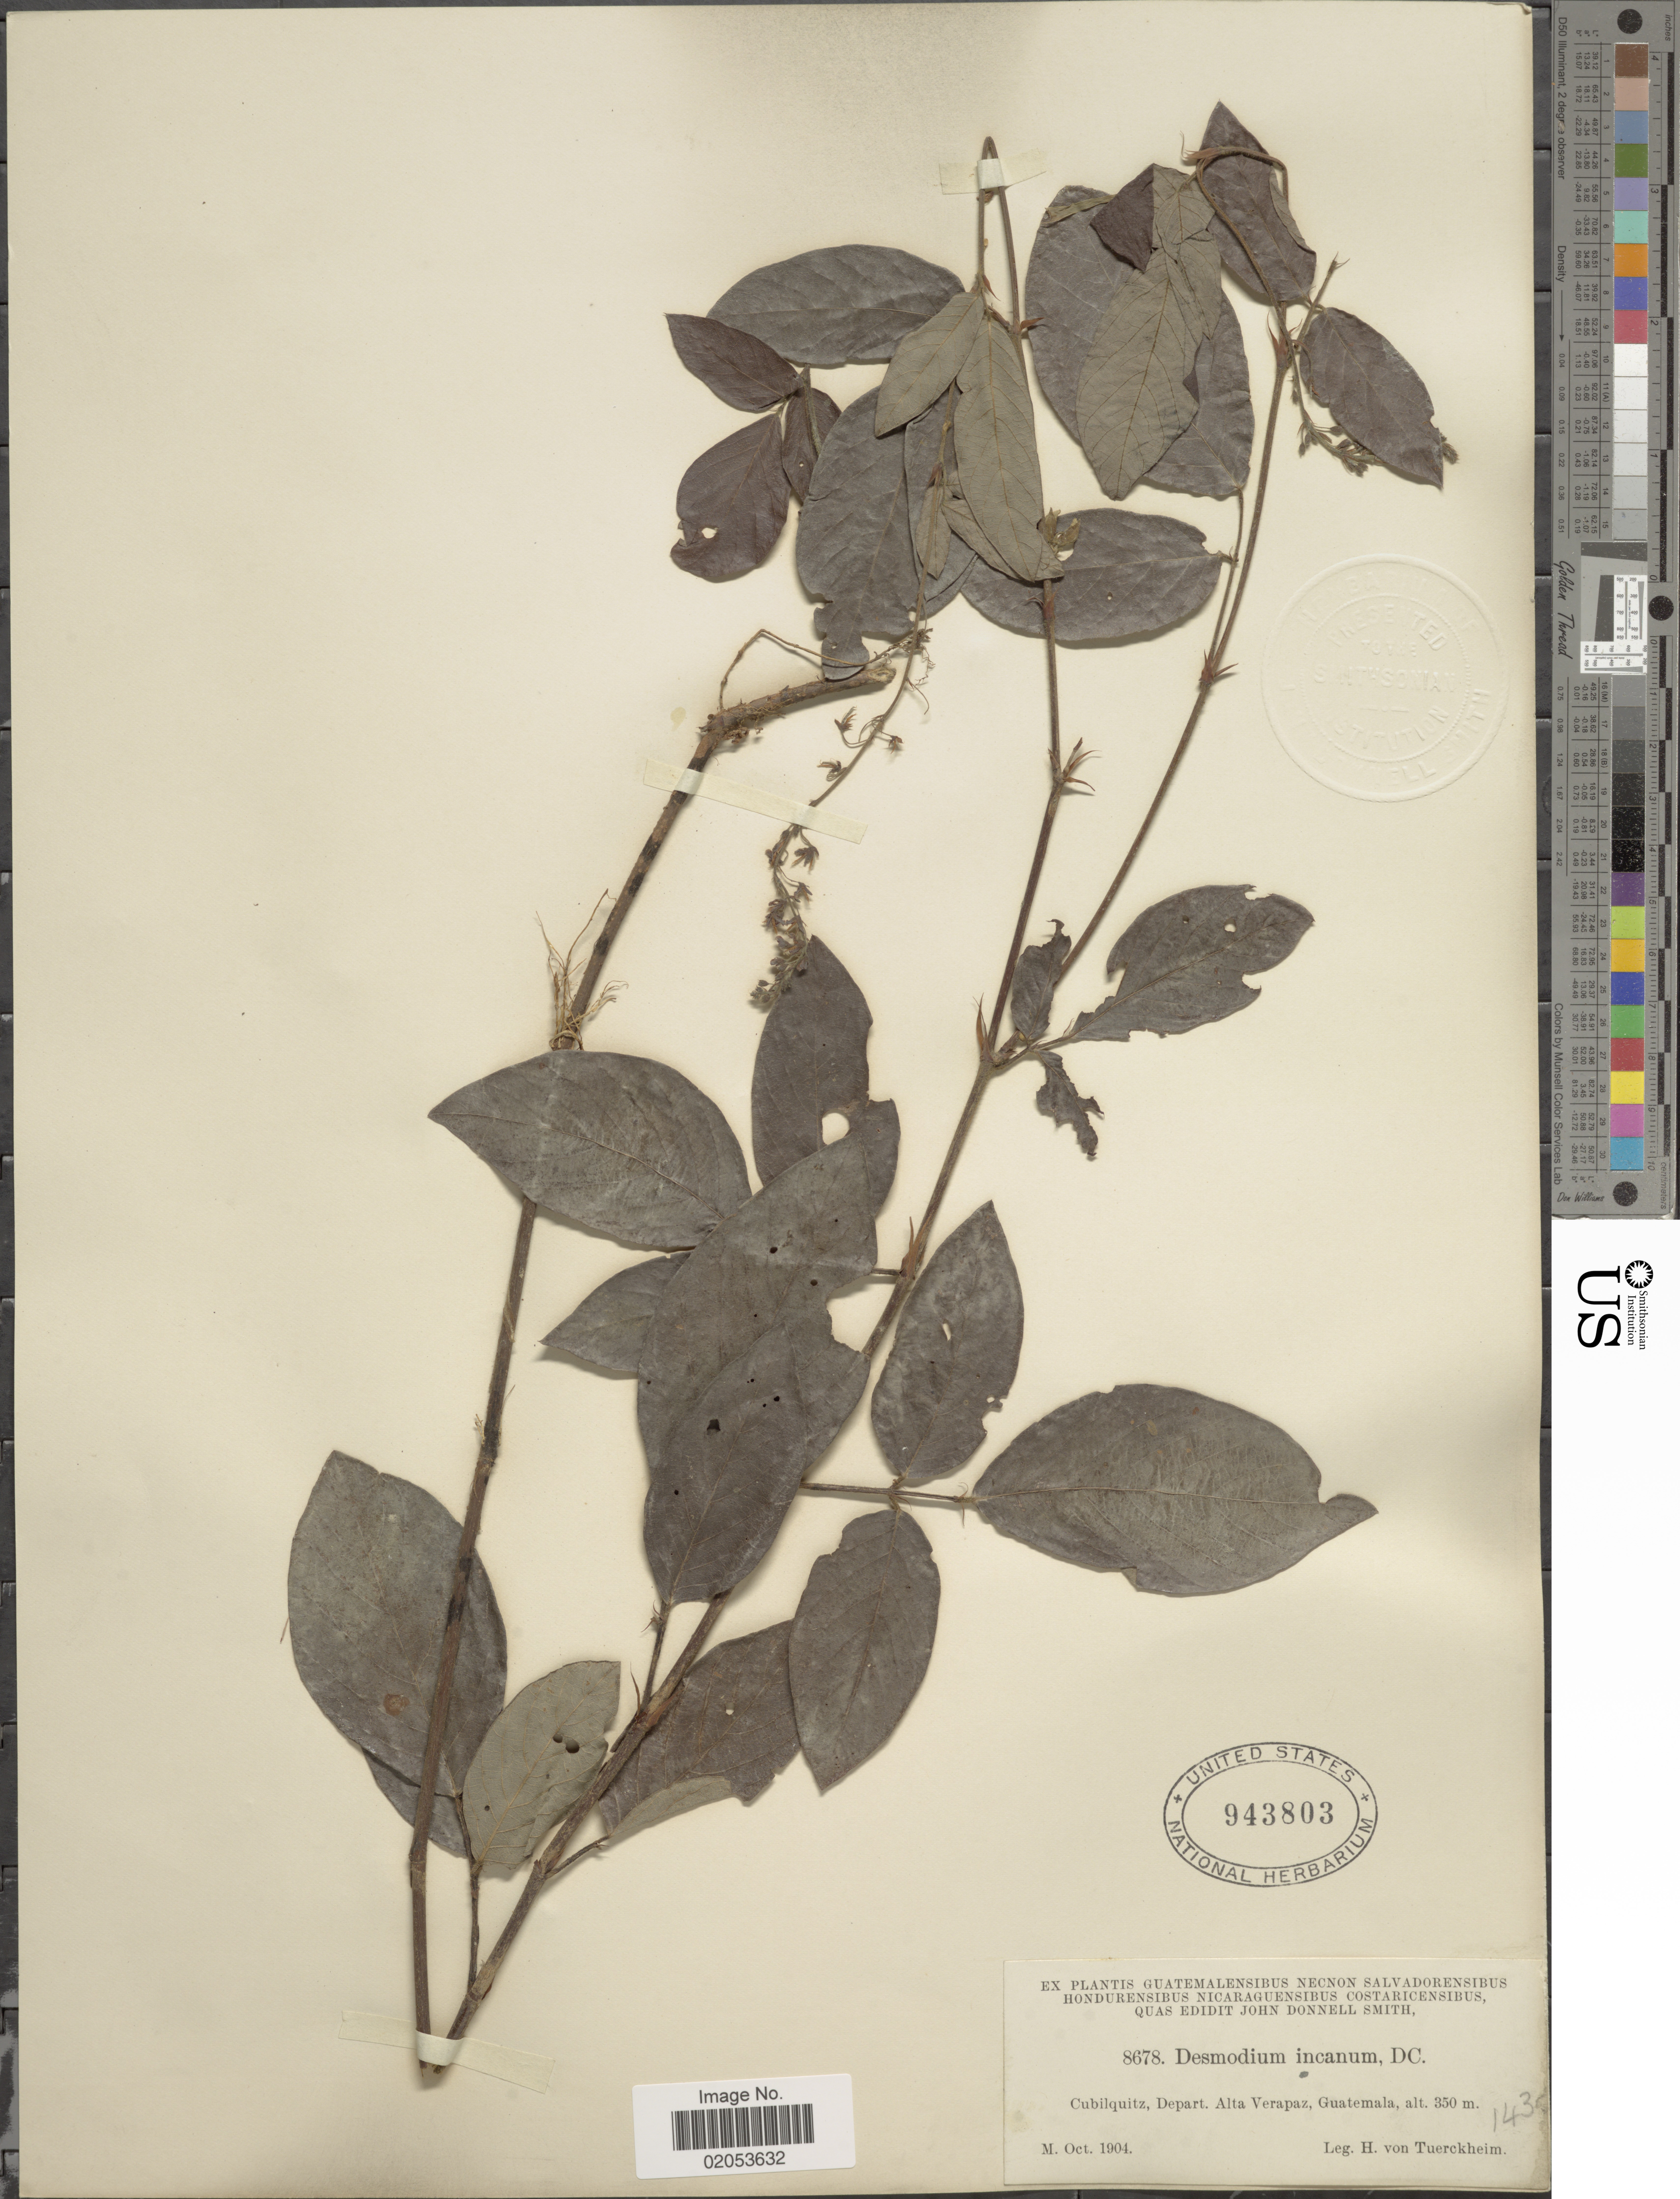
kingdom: Plantae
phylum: Tracheophyta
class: Magnoliopsida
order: Fabales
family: Fabaceae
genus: Desmodium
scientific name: Desmodium incanum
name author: (Sw.) DC.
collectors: H. von Türckheim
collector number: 8678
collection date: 1904-10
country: Guatemala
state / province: Alta Verapaz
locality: Cubilquitz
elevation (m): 350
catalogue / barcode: US 943803